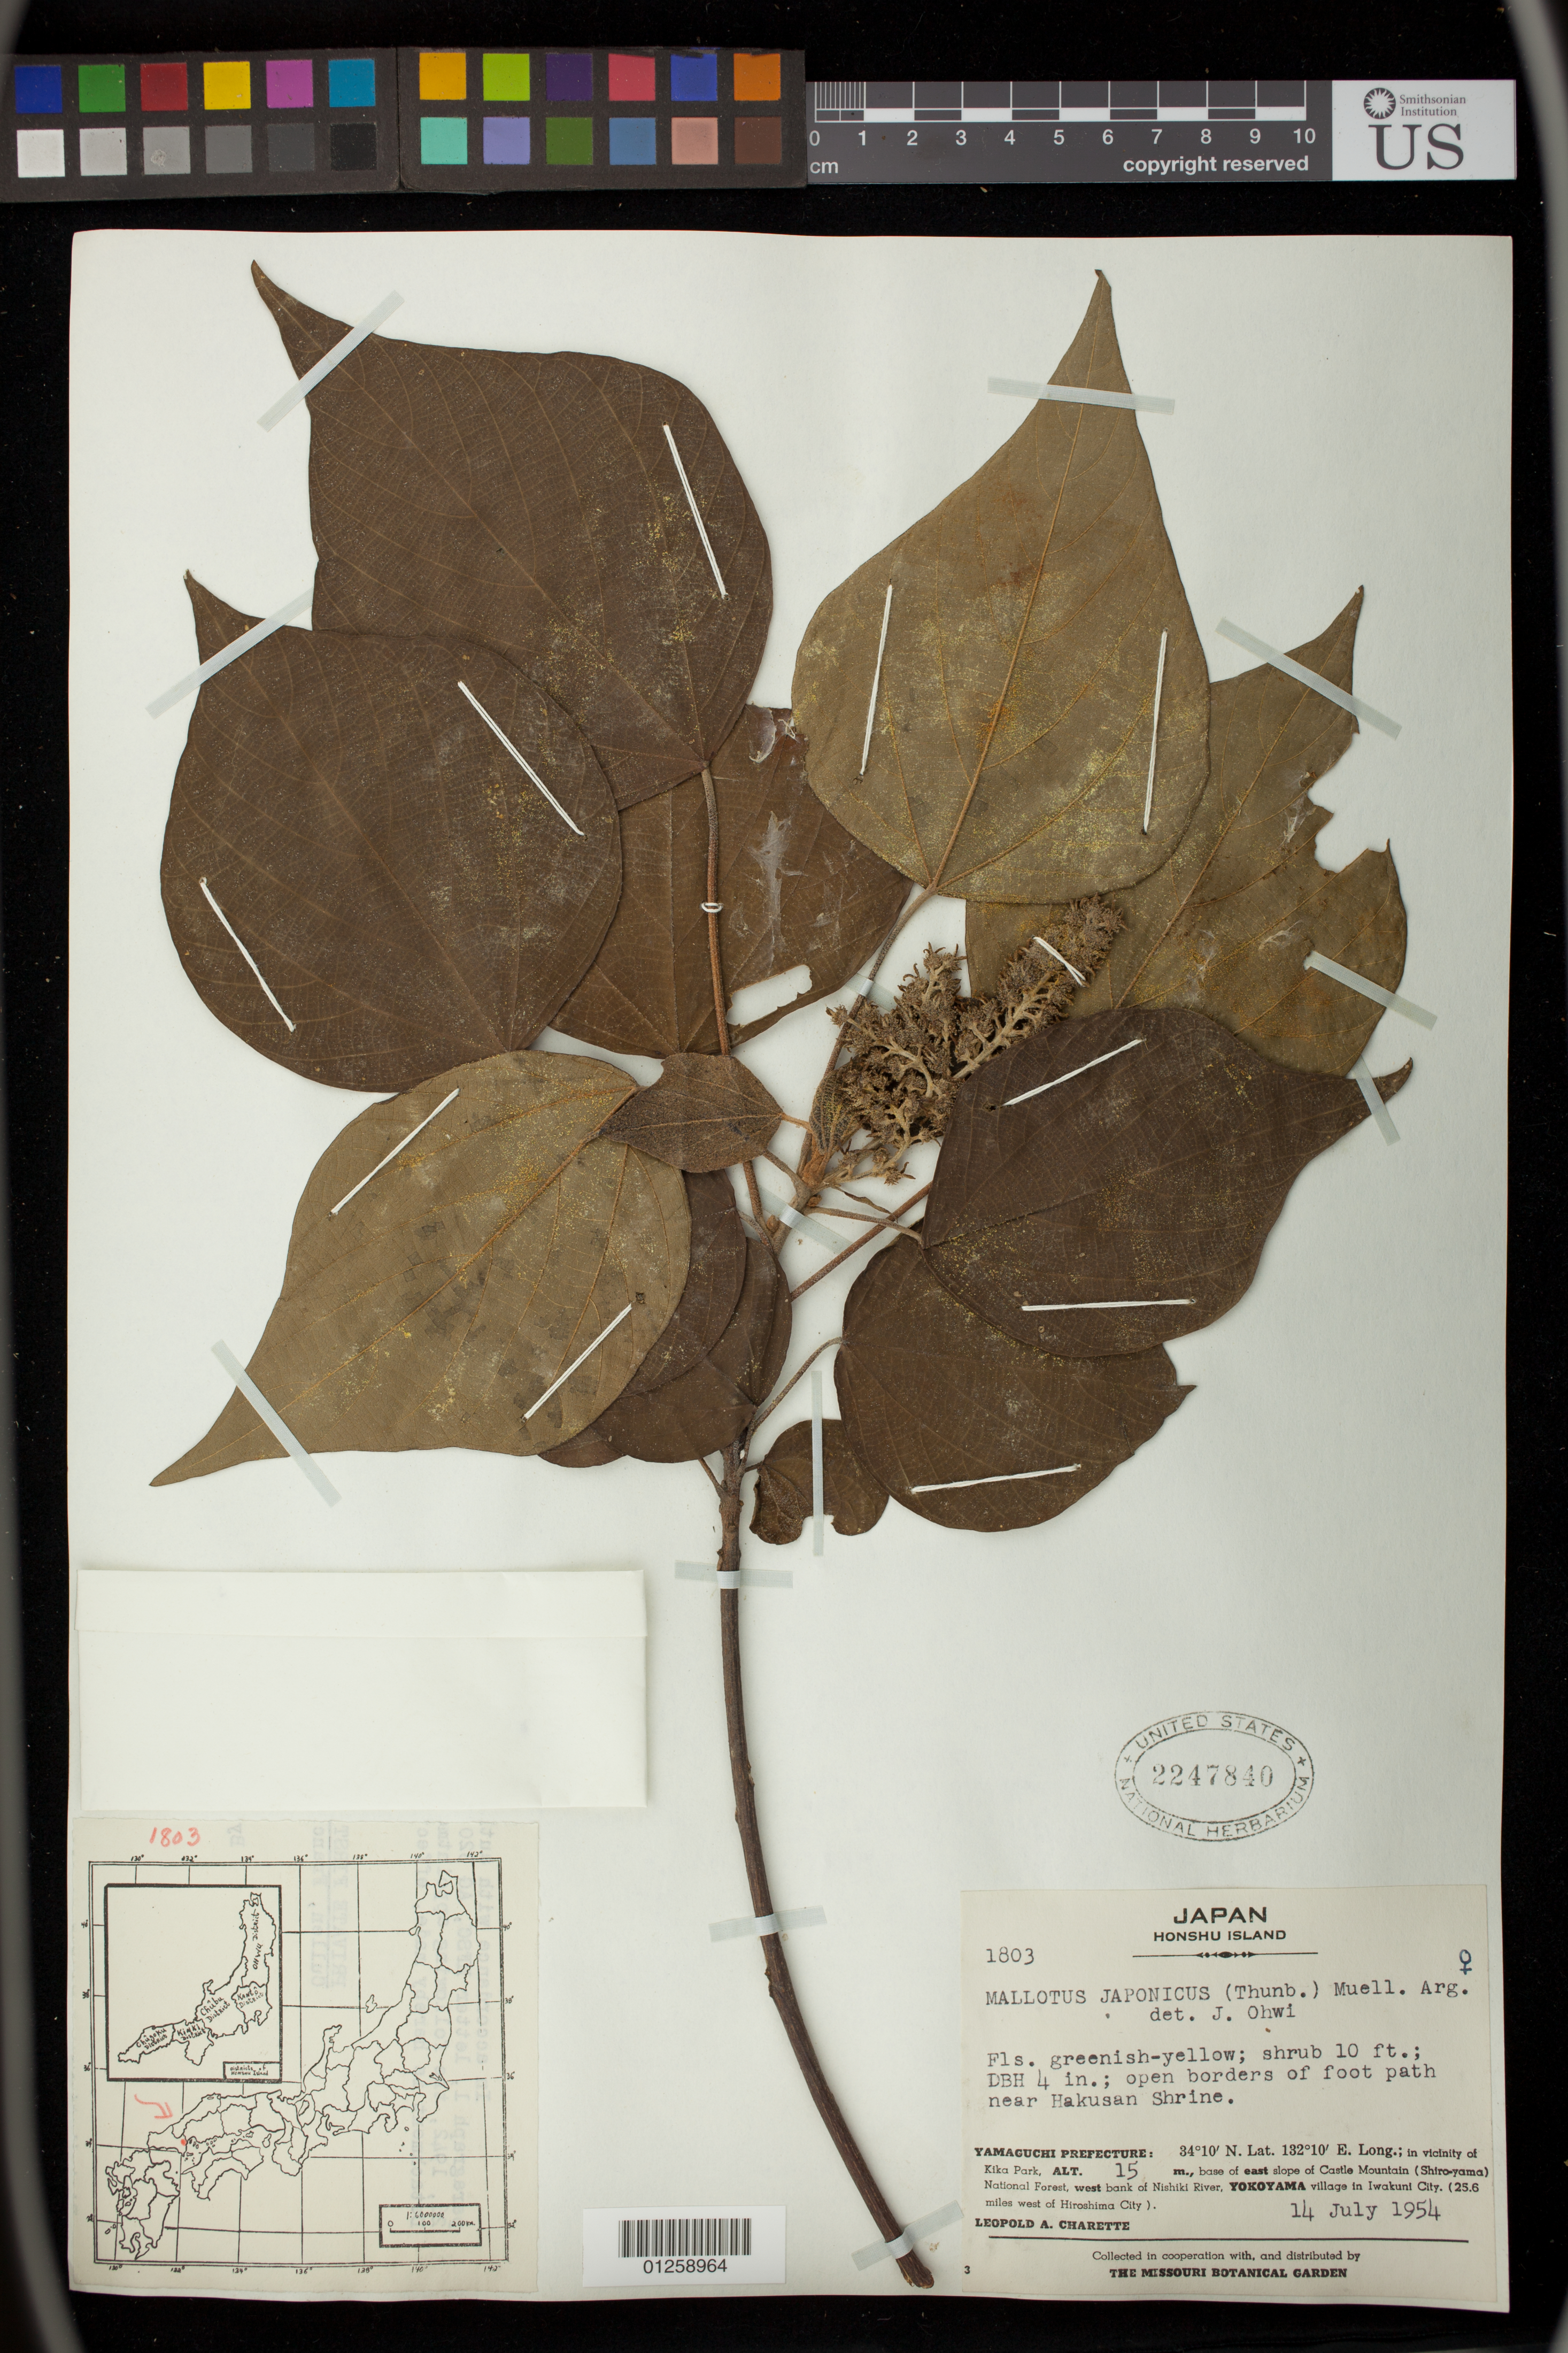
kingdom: Plantae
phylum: Tracheophyta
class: Magnoliopsida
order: Malpighiales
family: Euphorbiaceae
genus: Mallotus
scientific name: Mallotus japonicus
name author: (Spreng.) Müll. Arg.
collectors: L. A. Charette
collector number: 1803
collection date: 1954-07-14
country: Japan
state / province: Yamaguti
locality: vicinity of Kika Park base of east slope of Castle Mountain (Shiro-yama) National Forest, west bank of Nishiki River, Yokoyama village in Iwakuni City. (25.6 miles west of Hiroshima City).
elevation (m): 15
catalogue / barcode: US 2247840